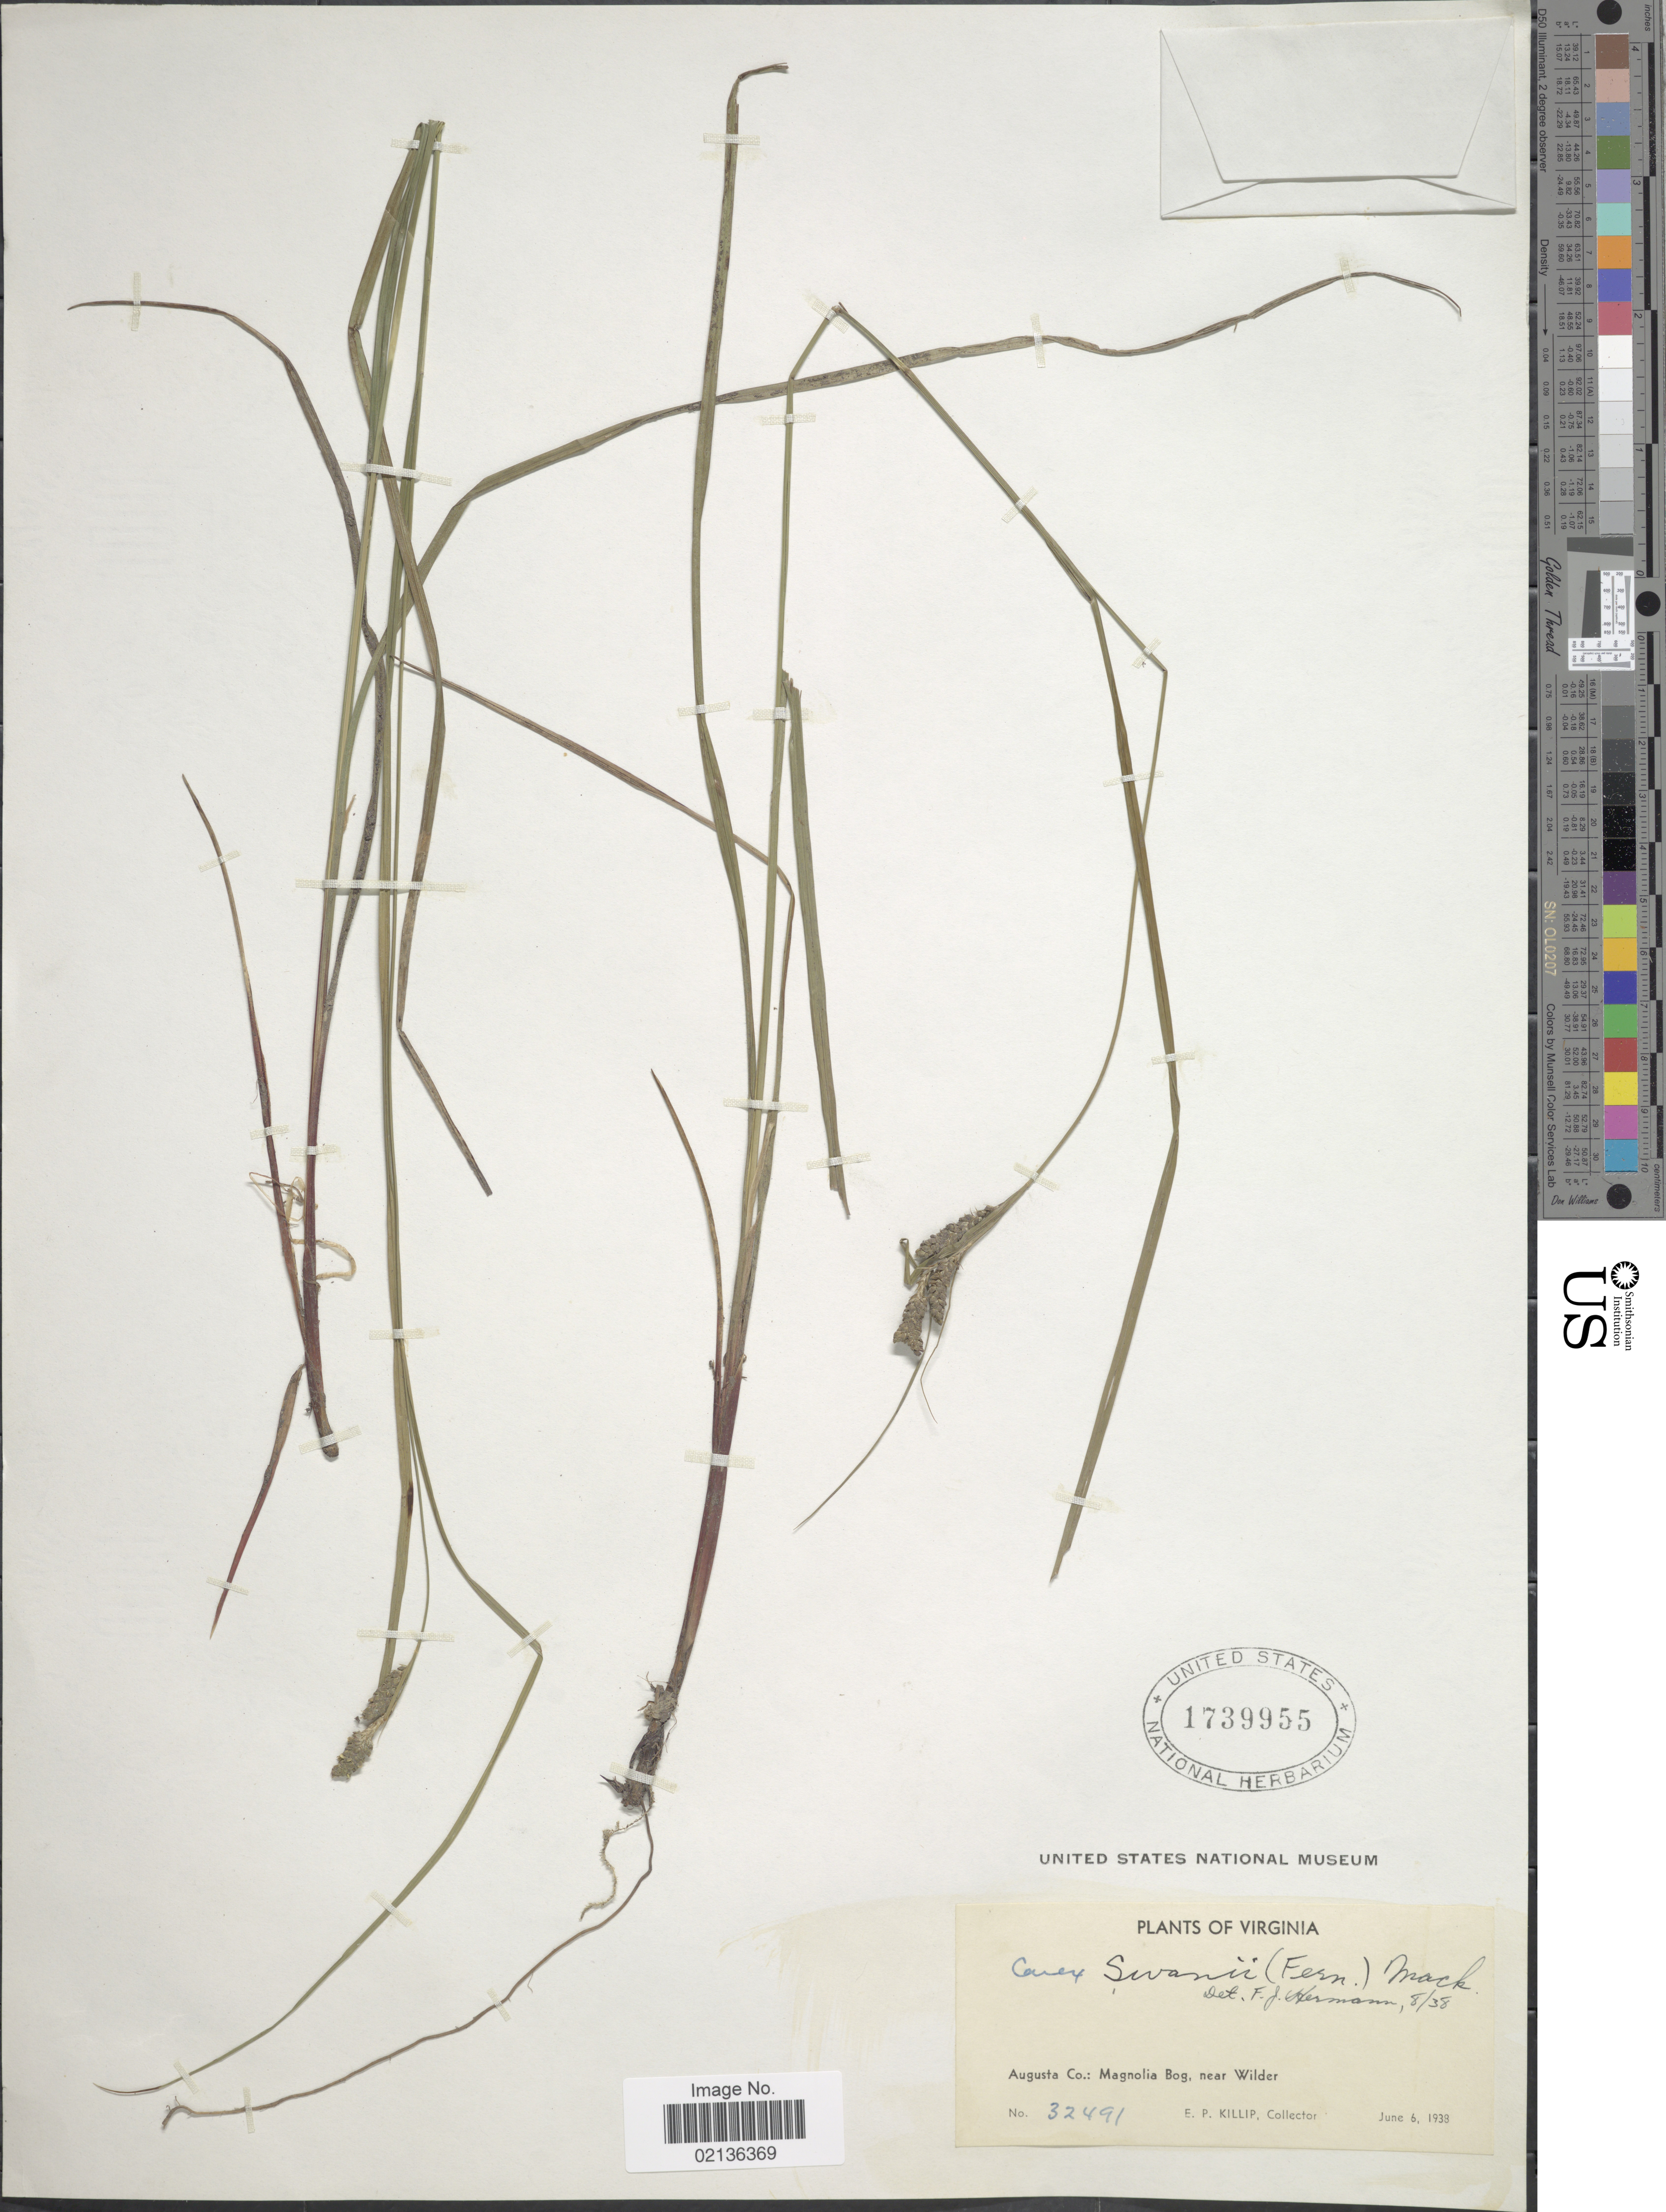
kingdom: Plantae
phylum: Tracheophyta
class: Liliopsida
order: Poales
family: Cyperaceae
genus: Carex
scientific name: Carex swanii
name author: (Fernald) Mack.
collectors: E. P. Killip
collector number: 32491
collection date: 1938-06-06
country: United States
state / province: Virginia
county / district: Augusta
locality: Augusta Co.: Magnolia Bog, near Wilder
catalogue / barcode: US 1739955